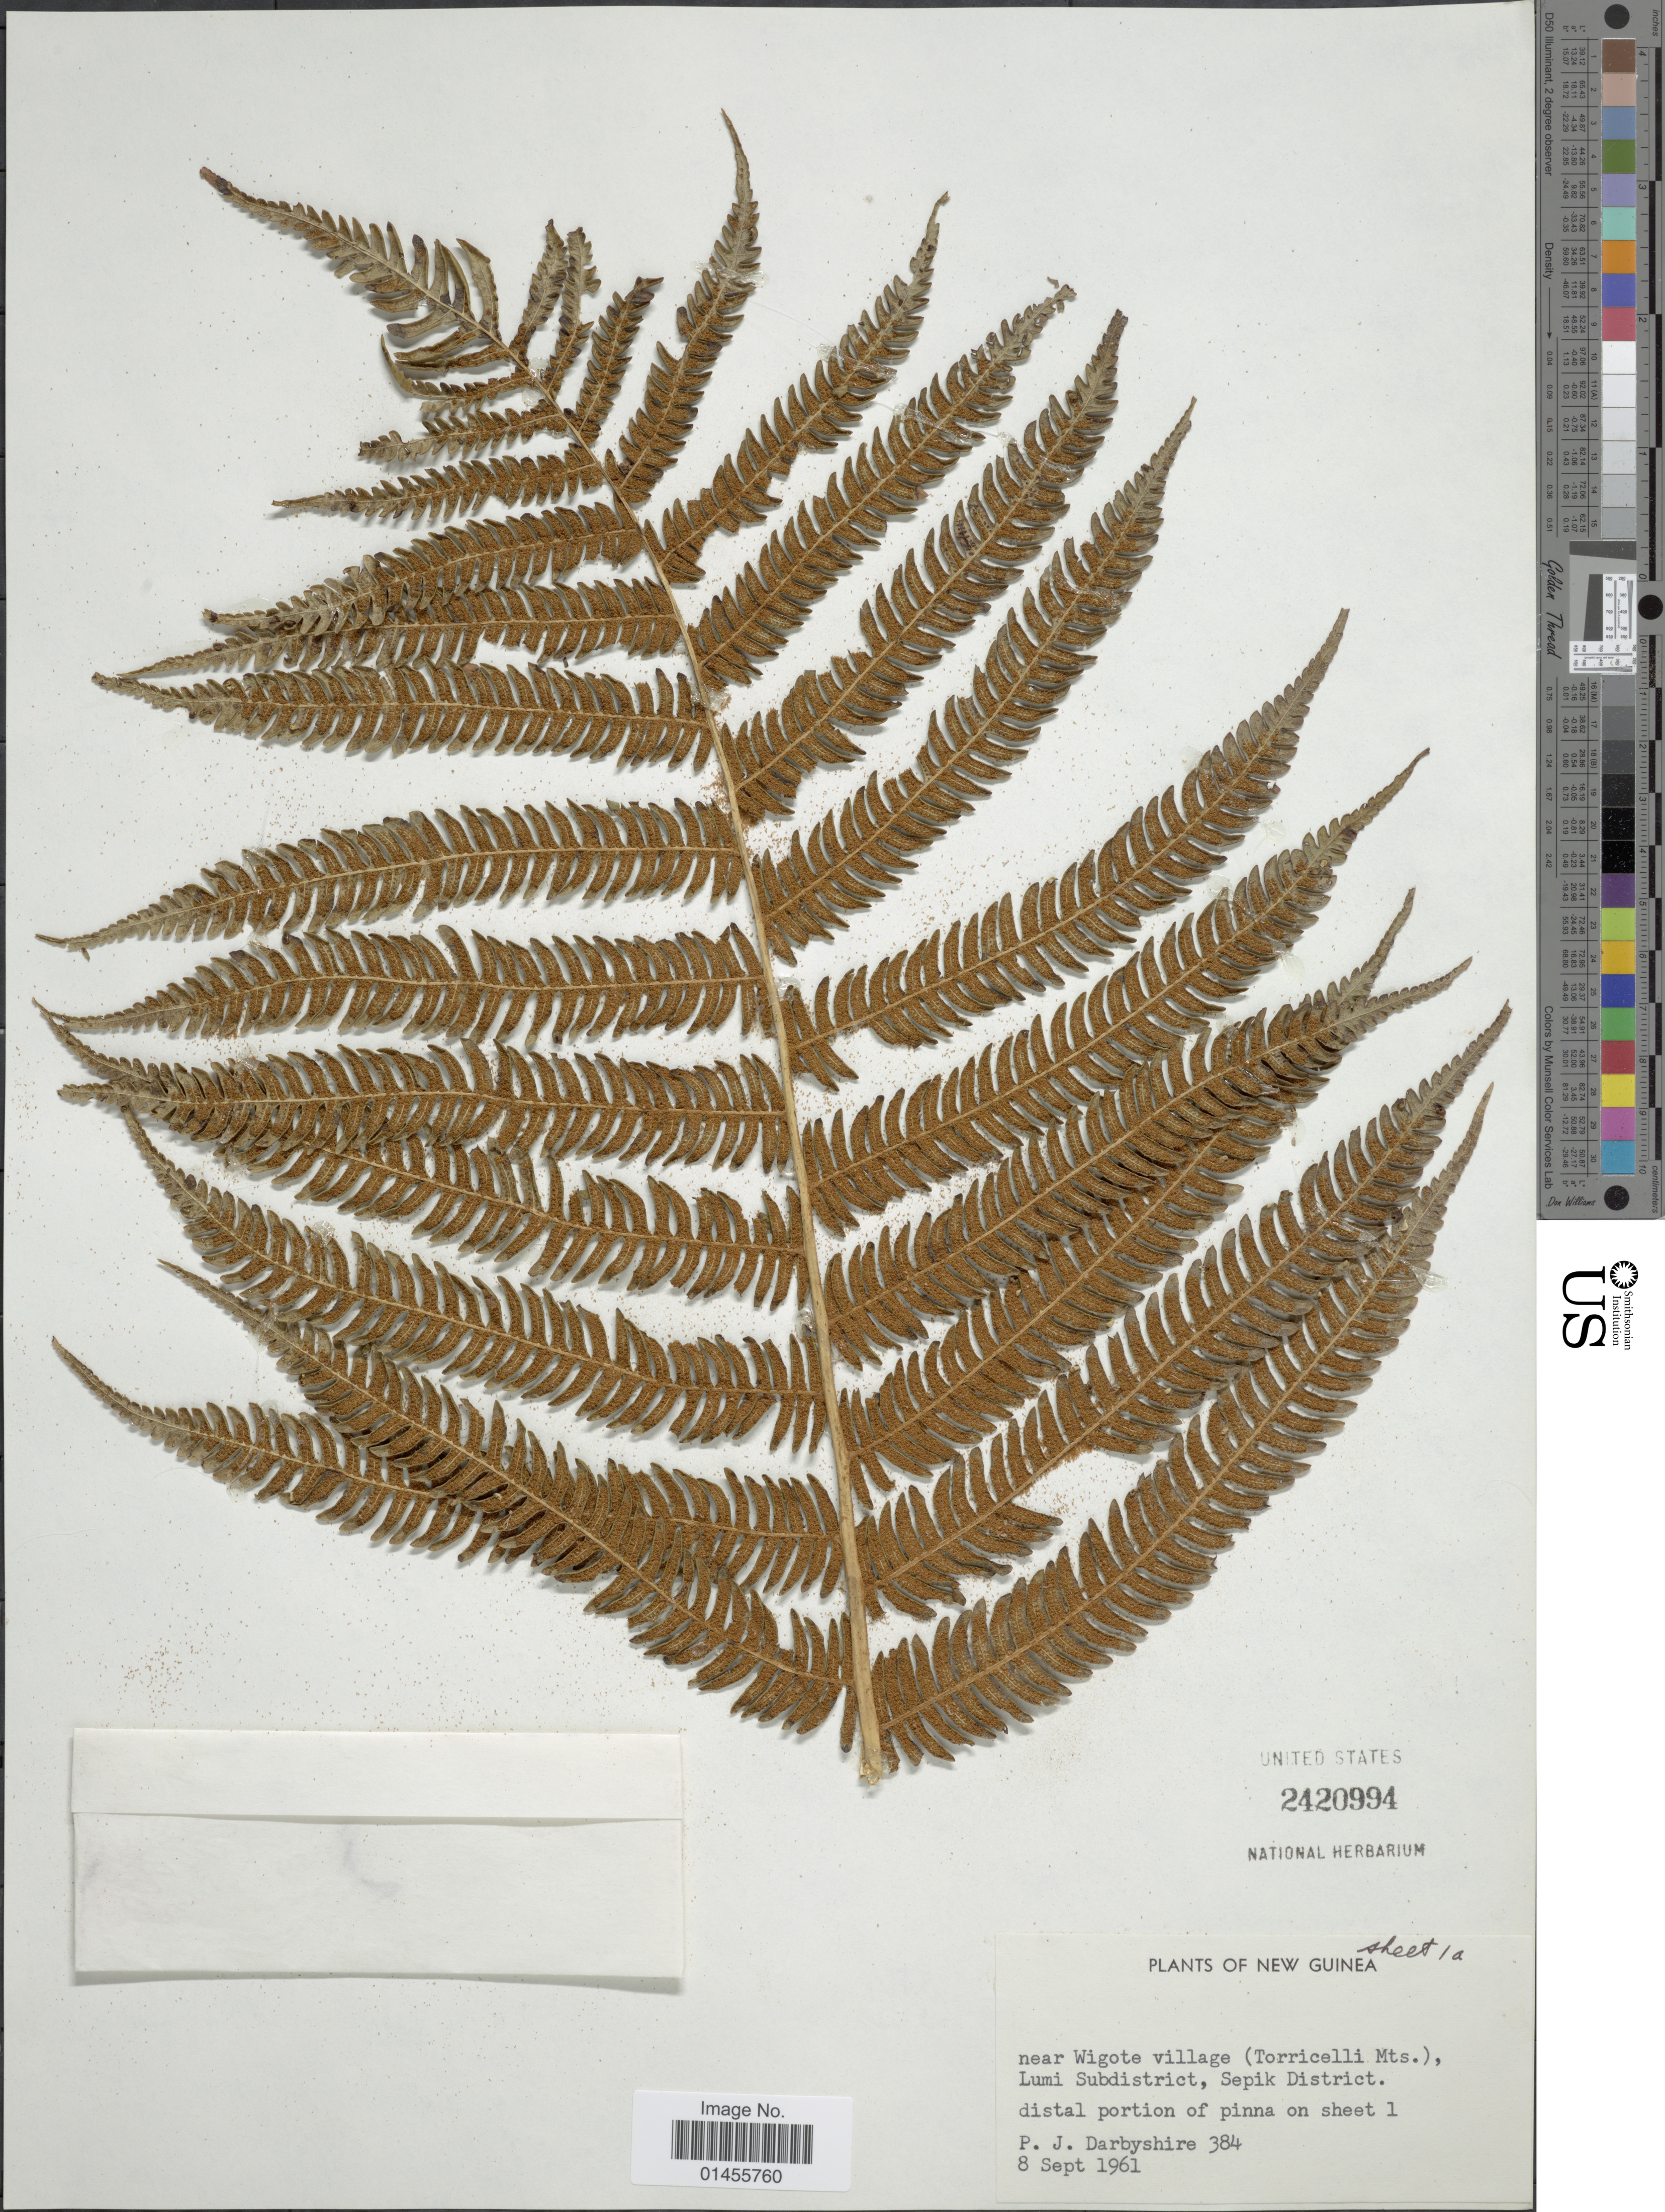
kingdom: Plantae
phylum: Tracheophyta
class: Polypodiopsida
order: Cyatheales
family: Cyatheaceae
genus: Alsophila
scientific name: Alsophila sp.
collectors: P. Darbyshire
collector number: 384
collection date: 1961-09-08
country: Papua New Guinea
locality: New Guinea, near Wigote village ( Torricelli Mts.), Lumi Subdistrict, Sepik District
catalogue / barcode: US 2420994